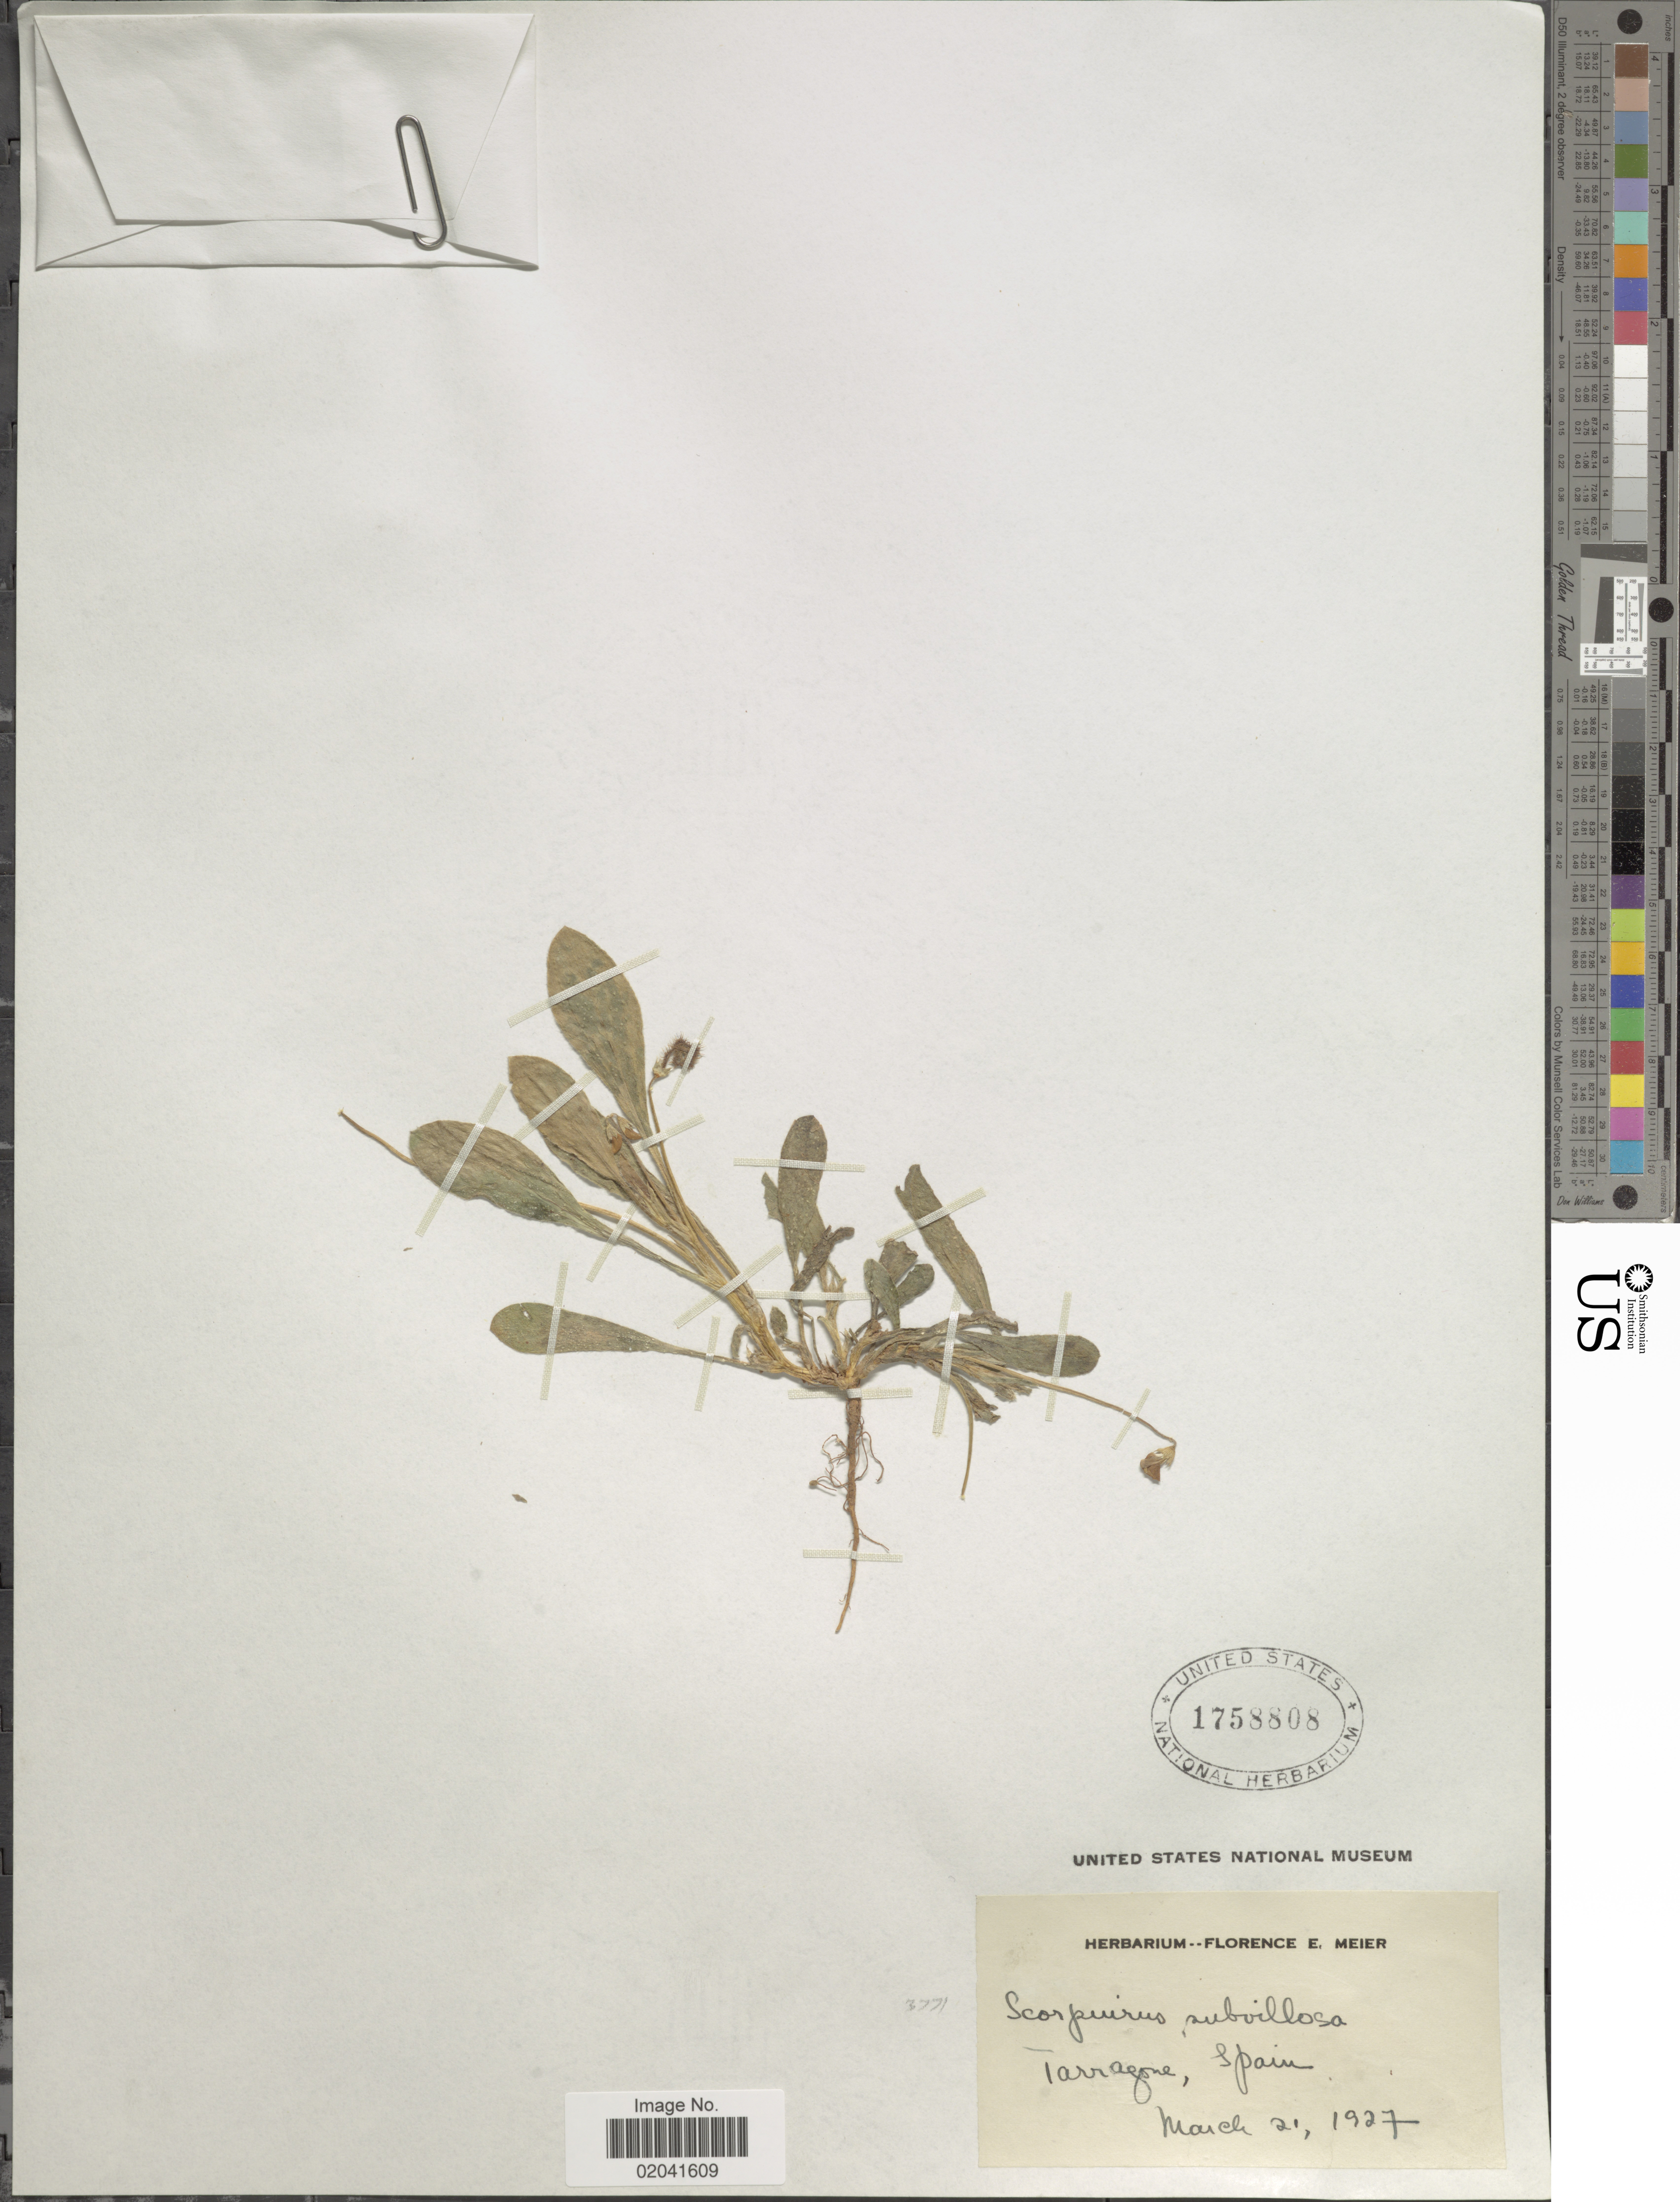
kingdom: Plantae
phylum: Tracheophyta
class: Magnoliopsida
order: Fabales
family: Fabaceae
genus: Scorpiurus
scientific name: Scorpiurus subvillosa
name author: L.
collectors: ex herb. Florence E. Meier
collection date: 1927-03-21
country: Spain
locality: Tarragona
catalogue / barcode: US 1758808